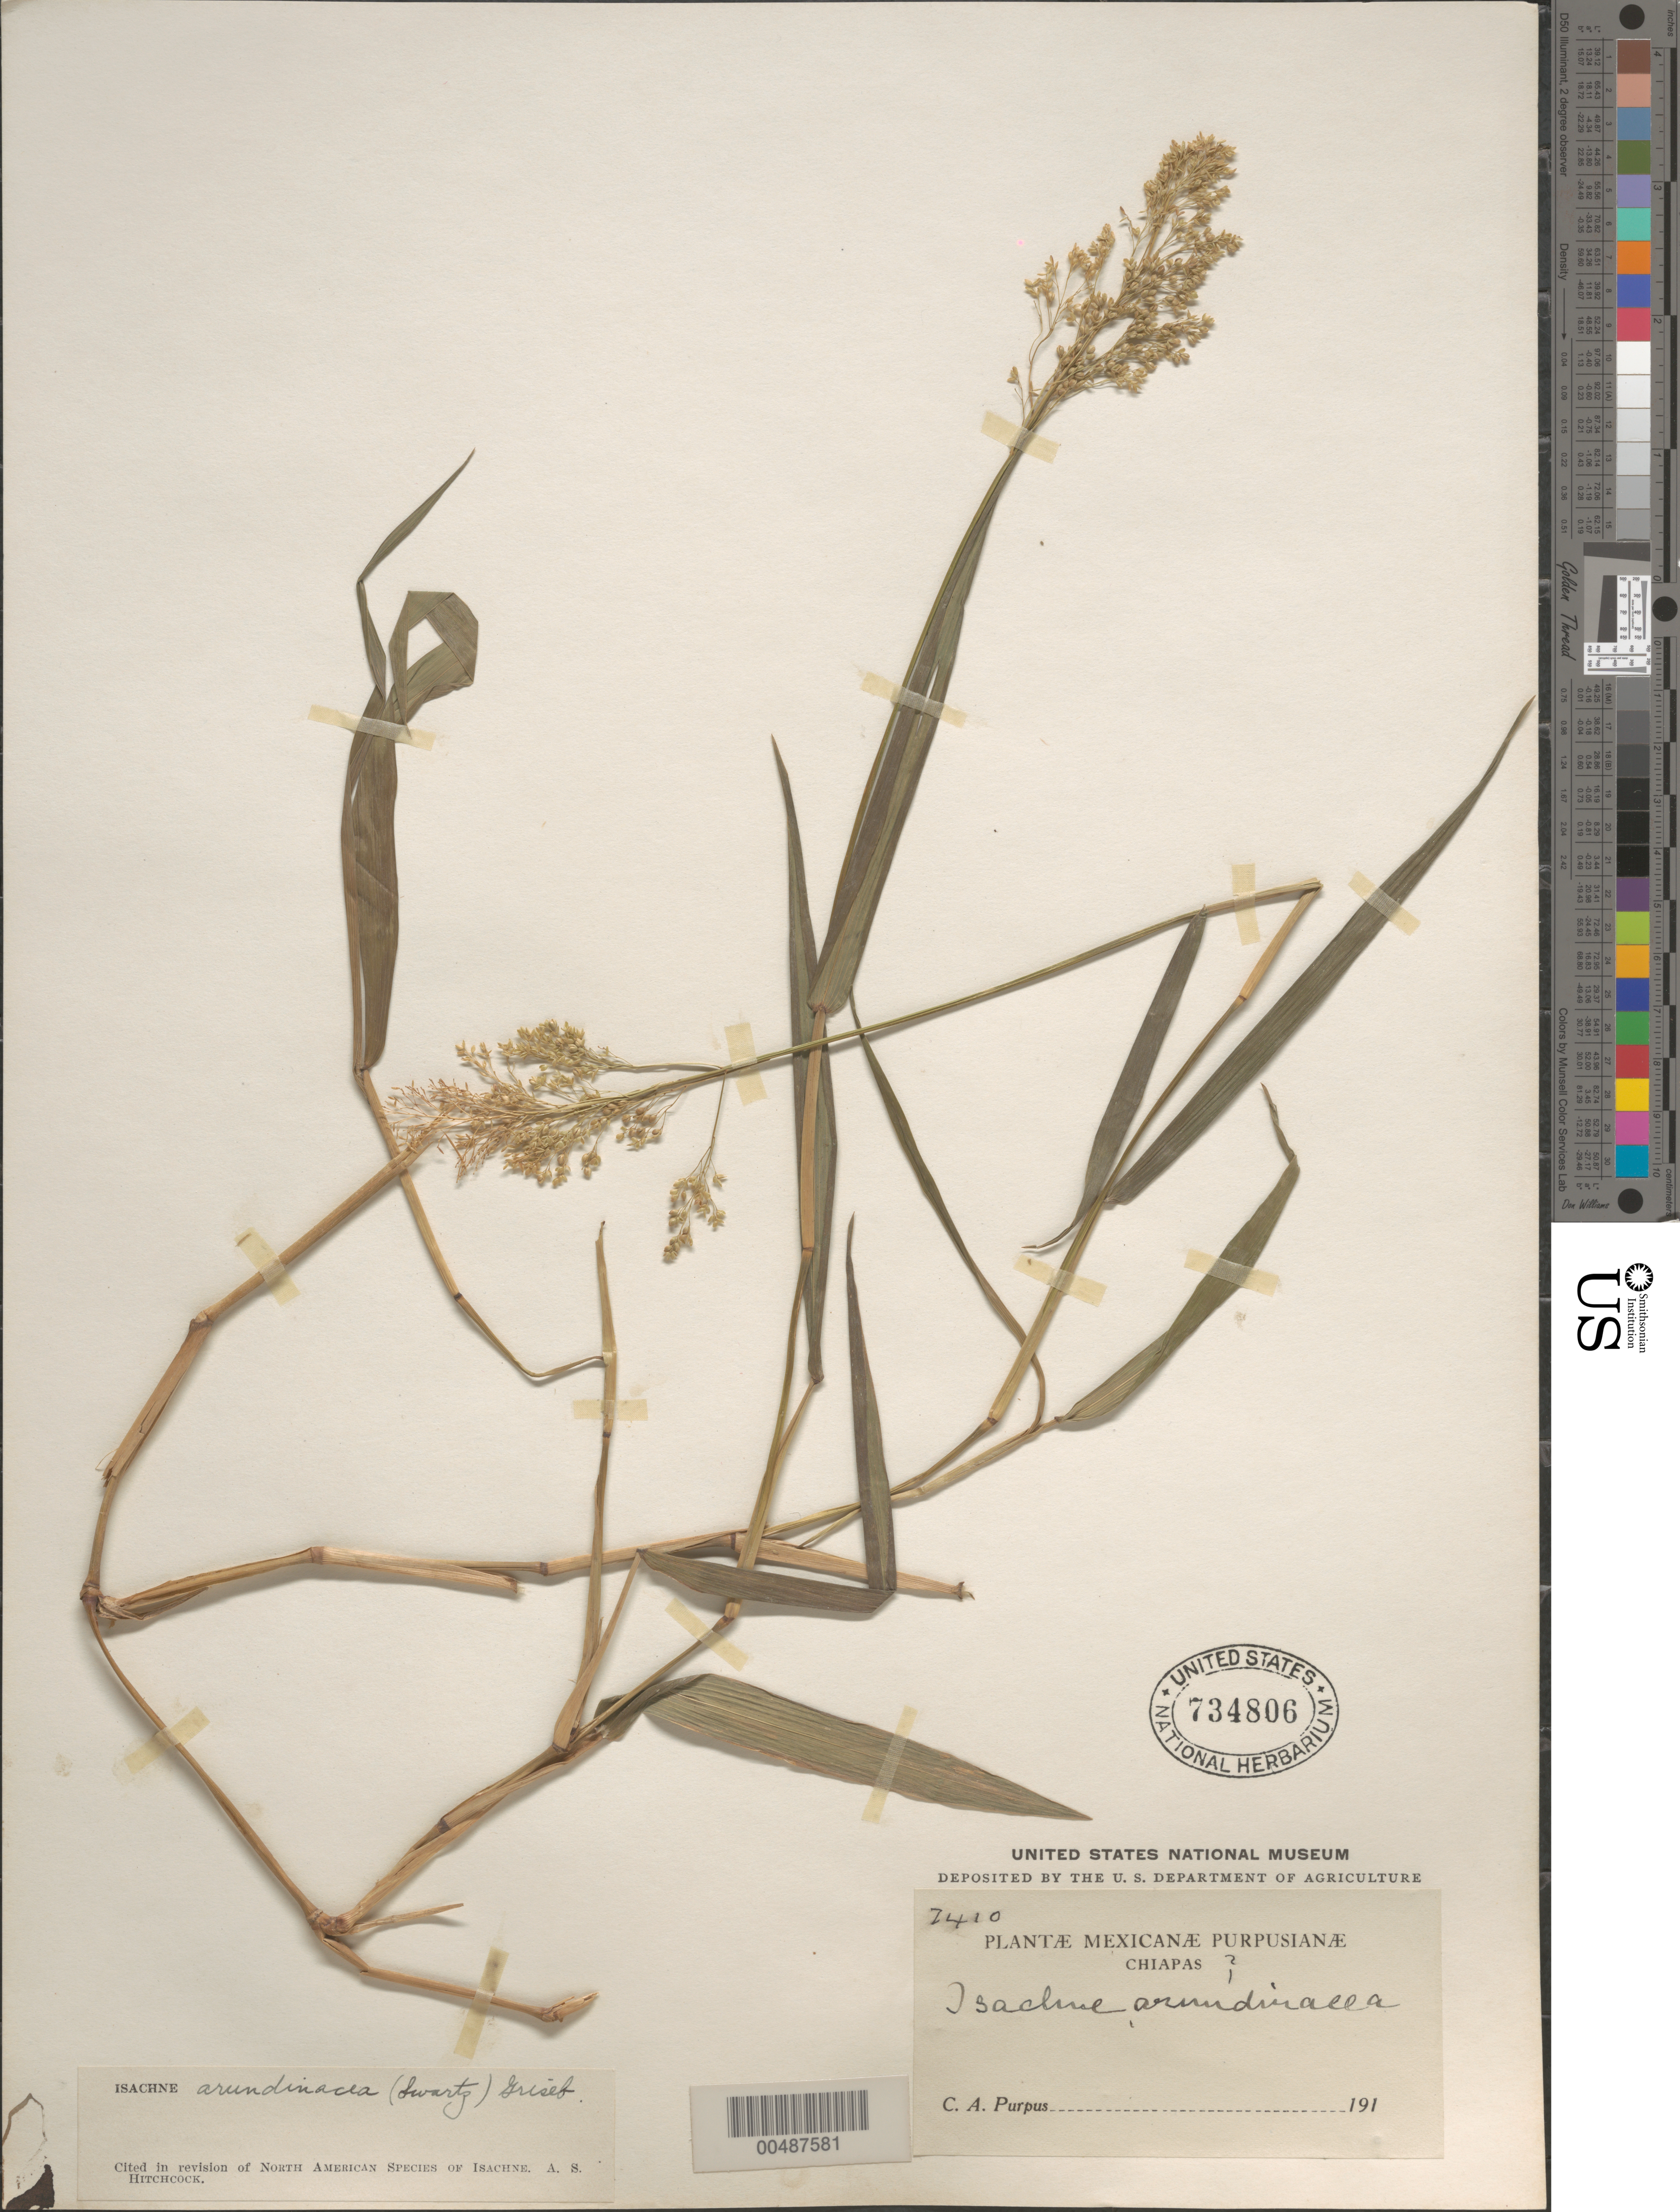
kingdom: Plantae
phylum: Tracheophyta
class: Liliopsida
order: Poales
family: Poaceae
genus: Isachne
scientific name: Isachne arundinacea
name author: (Sw.) Griseb.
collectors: C. A. Purpus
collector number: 7410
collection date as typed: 191?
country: Mexico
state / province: Chiapas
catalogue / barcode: US 734806